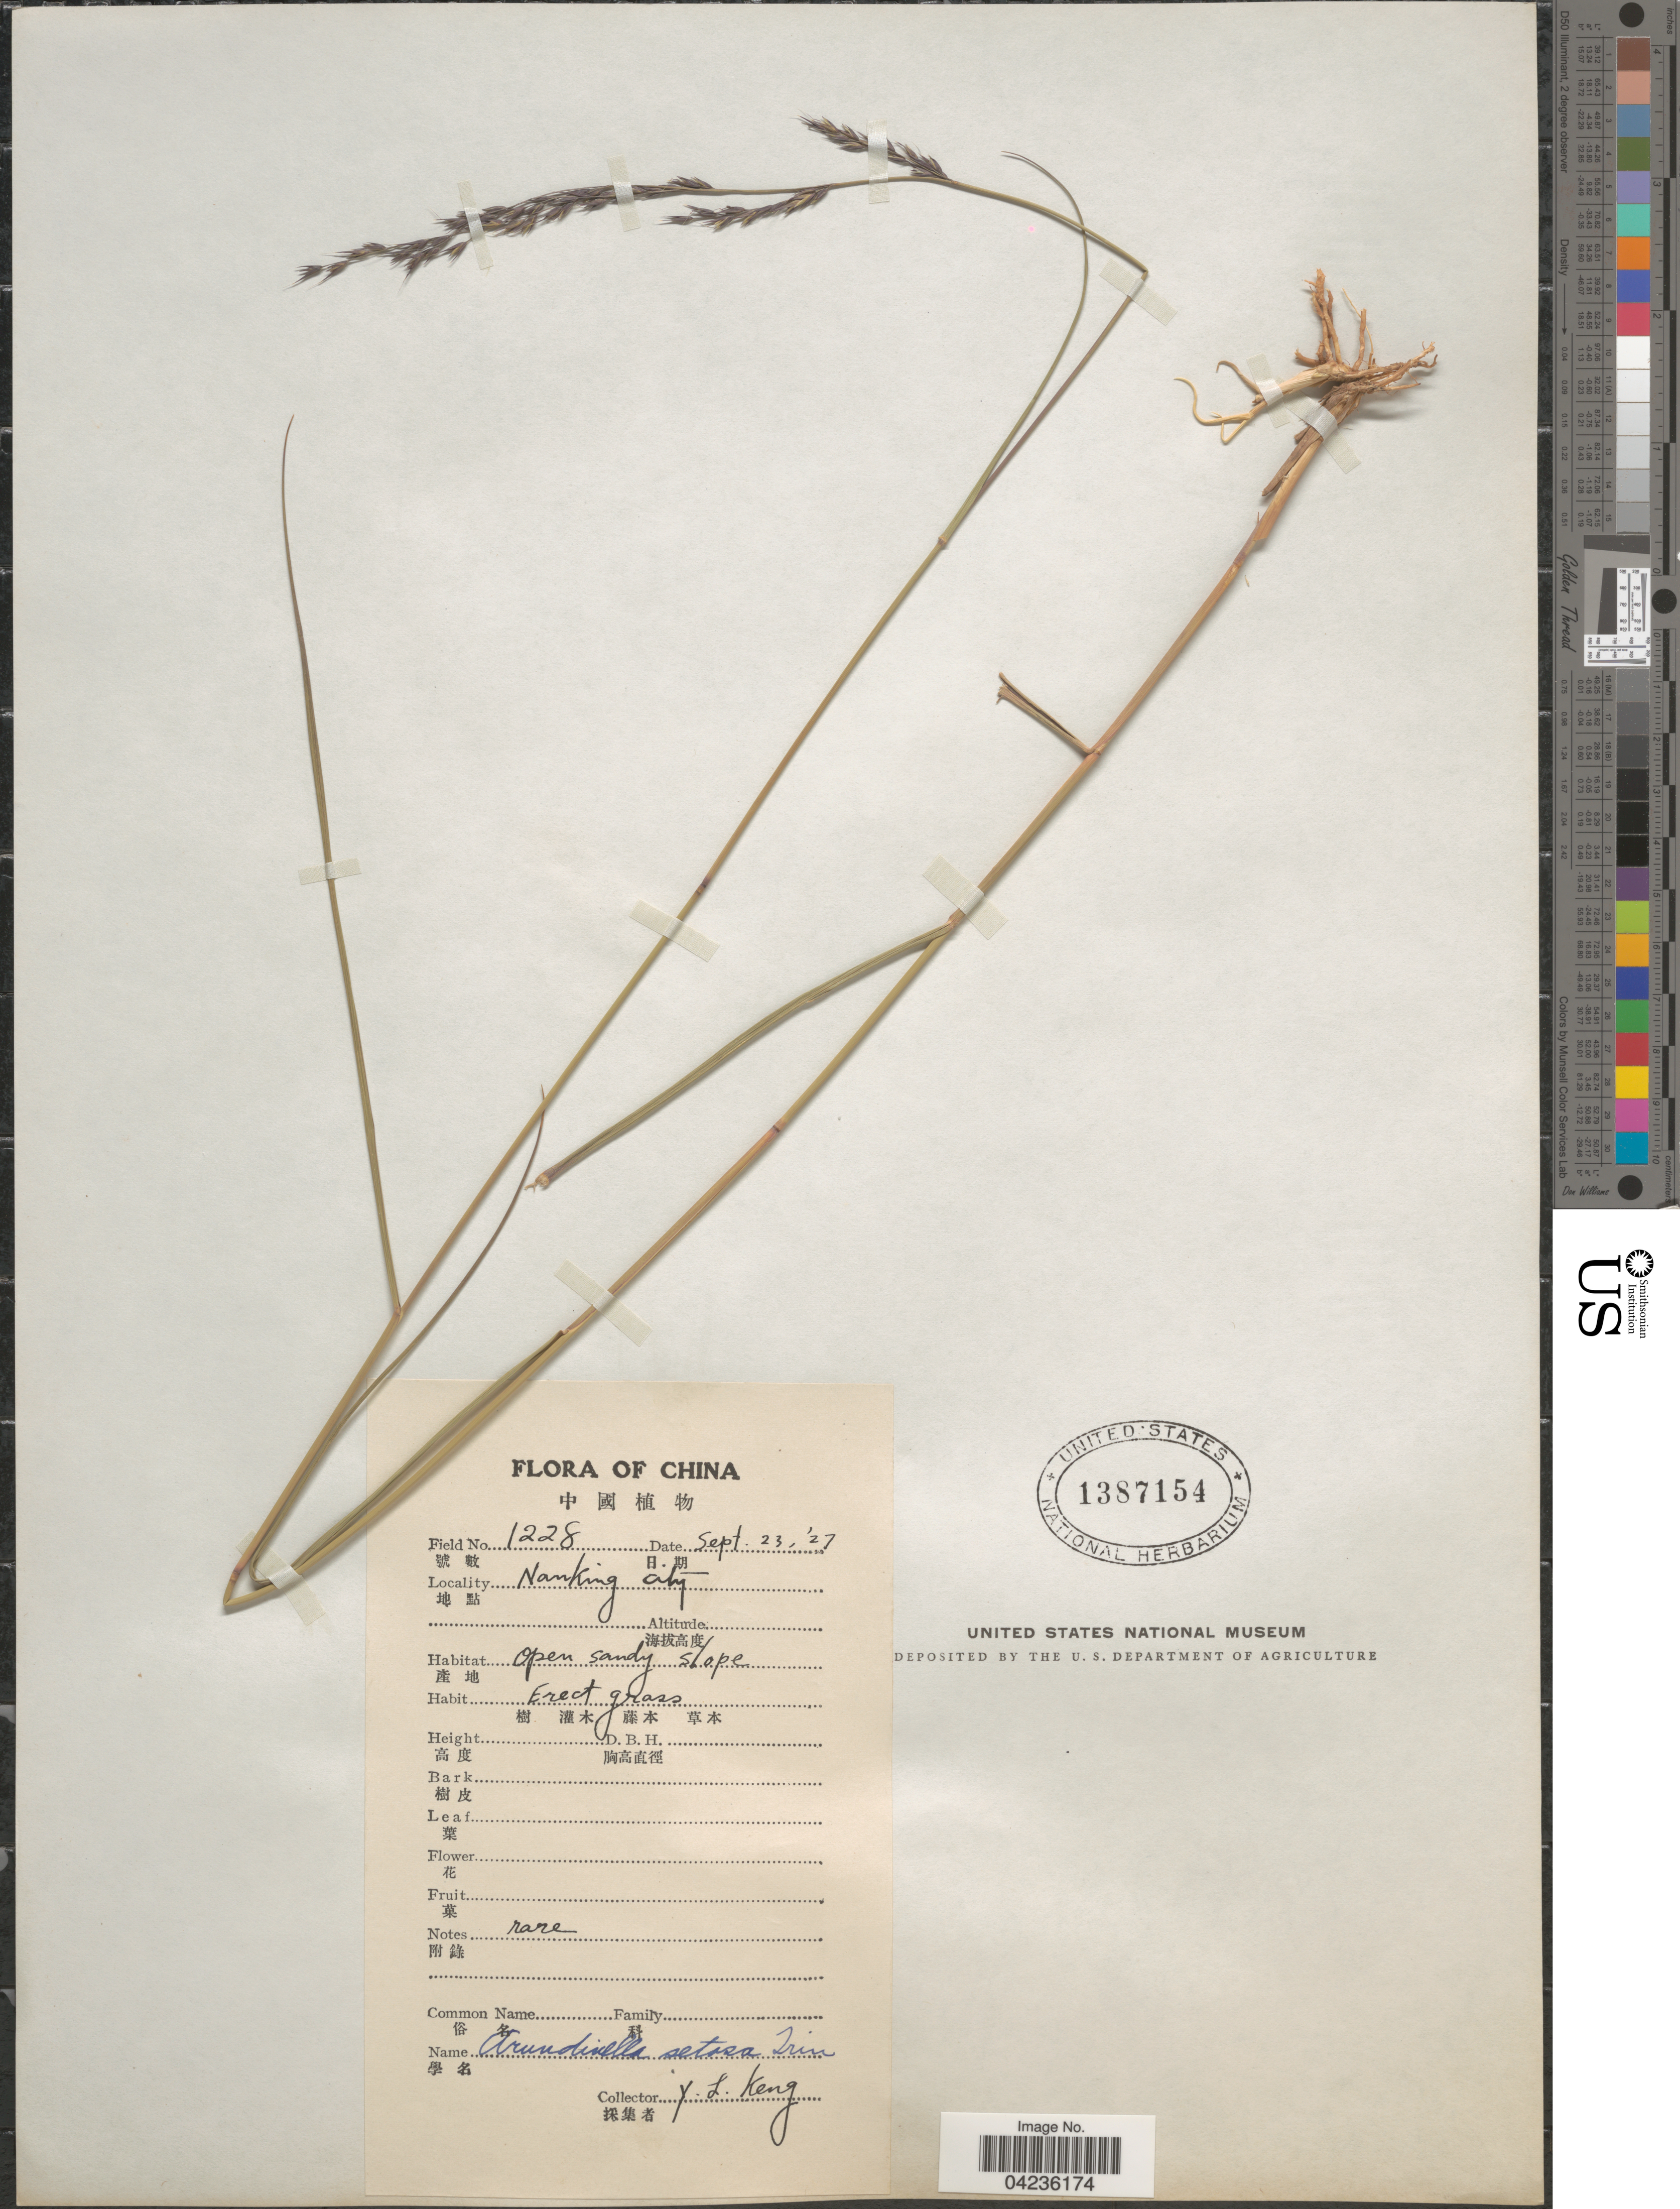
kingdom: Plantae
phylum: Tracheophyta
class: Liliopsida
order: Poales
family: Poaceae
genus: Arundinella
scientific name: Arundinella setosa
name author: Trin.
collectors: Y. L. Keng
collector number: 1228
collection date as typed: Transcribed d/m/y: 23/9/27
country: China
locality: Nanking city.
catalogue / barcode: US 1387154